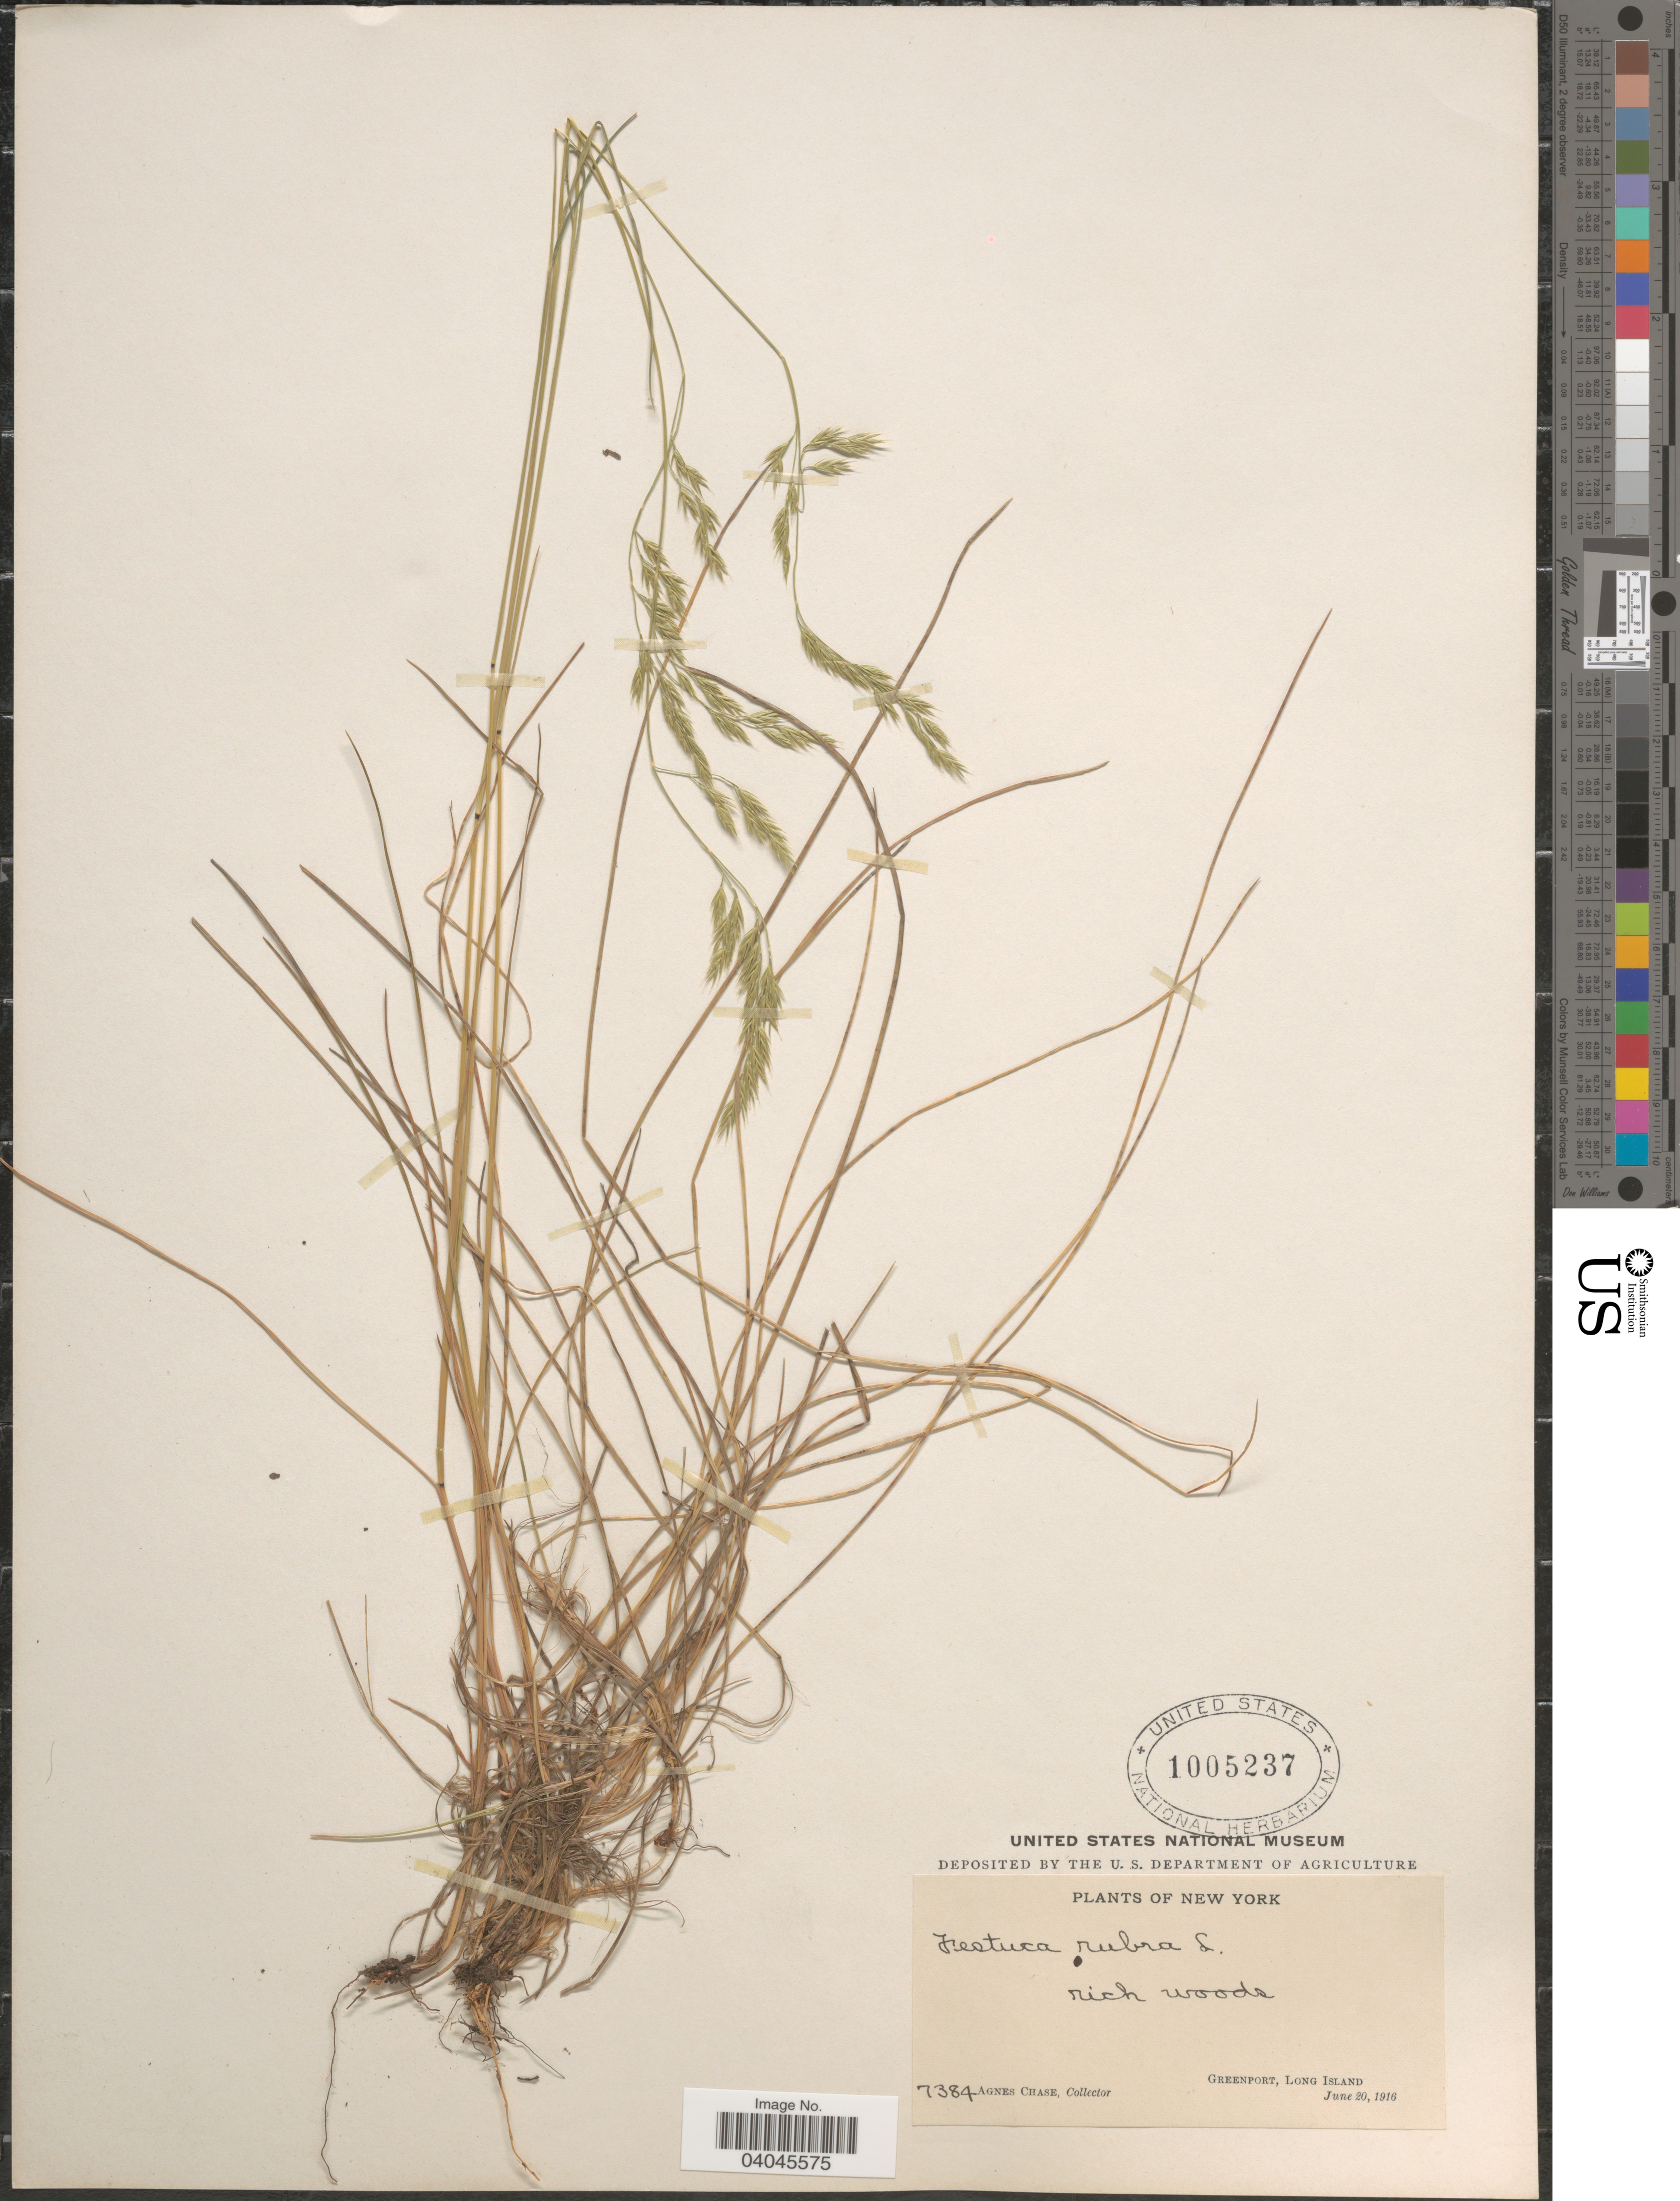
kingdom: Plantae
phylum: Tracheophyta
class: Liliopsida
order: Poales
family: Poaceae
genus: Festuca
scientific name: Festuca rubra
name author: L.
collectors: A. Chase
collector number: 7384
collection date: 1916-06-20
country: United States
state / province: New York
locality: Greenport, Long Island.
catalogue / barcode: US 1005237